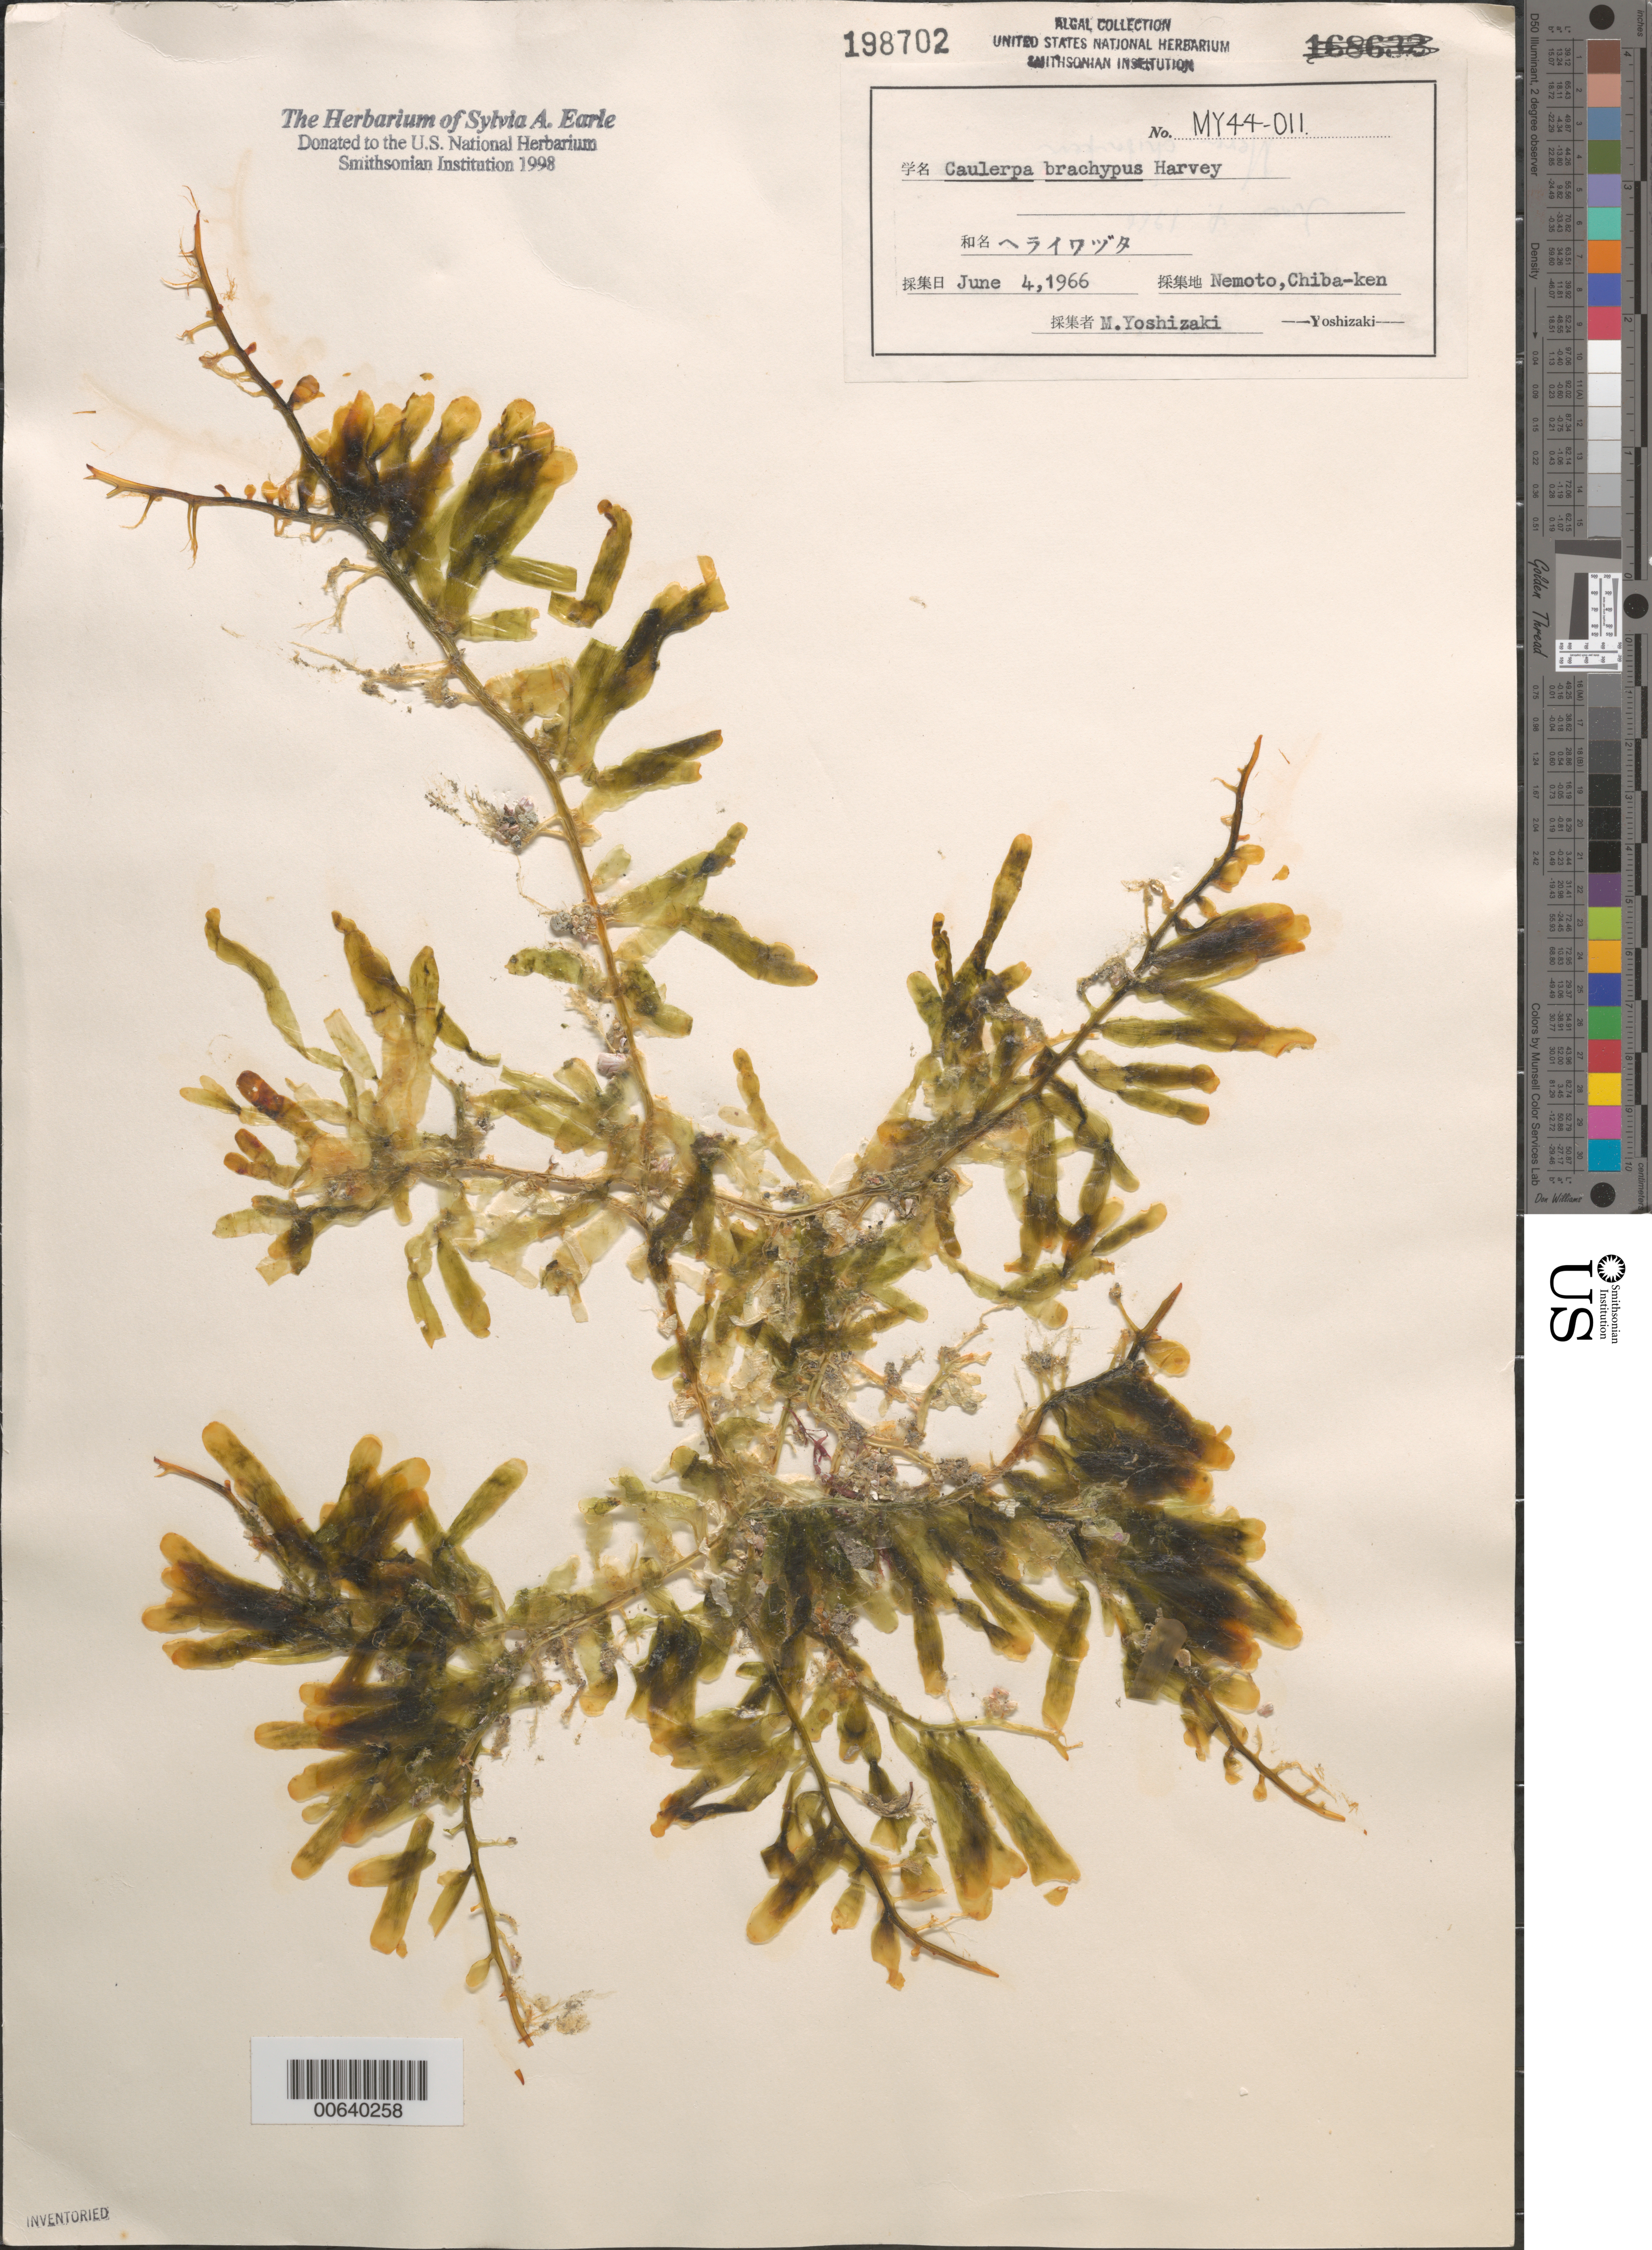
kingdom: Plantae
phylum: Chlorophyta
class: Ulvophyceae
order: Bryopsidales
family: Caulerpaceae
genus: Caulerpa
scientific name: Caulerpa brachypus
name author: Harv.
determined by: Yoshizaki, M.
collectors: M. Yoshizaki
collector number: My 44-011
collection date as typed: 04 Jun 1966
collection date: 1966-06-04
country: Japan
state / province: Tiba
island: Honshu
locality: Nemoto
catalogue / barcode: US 198702